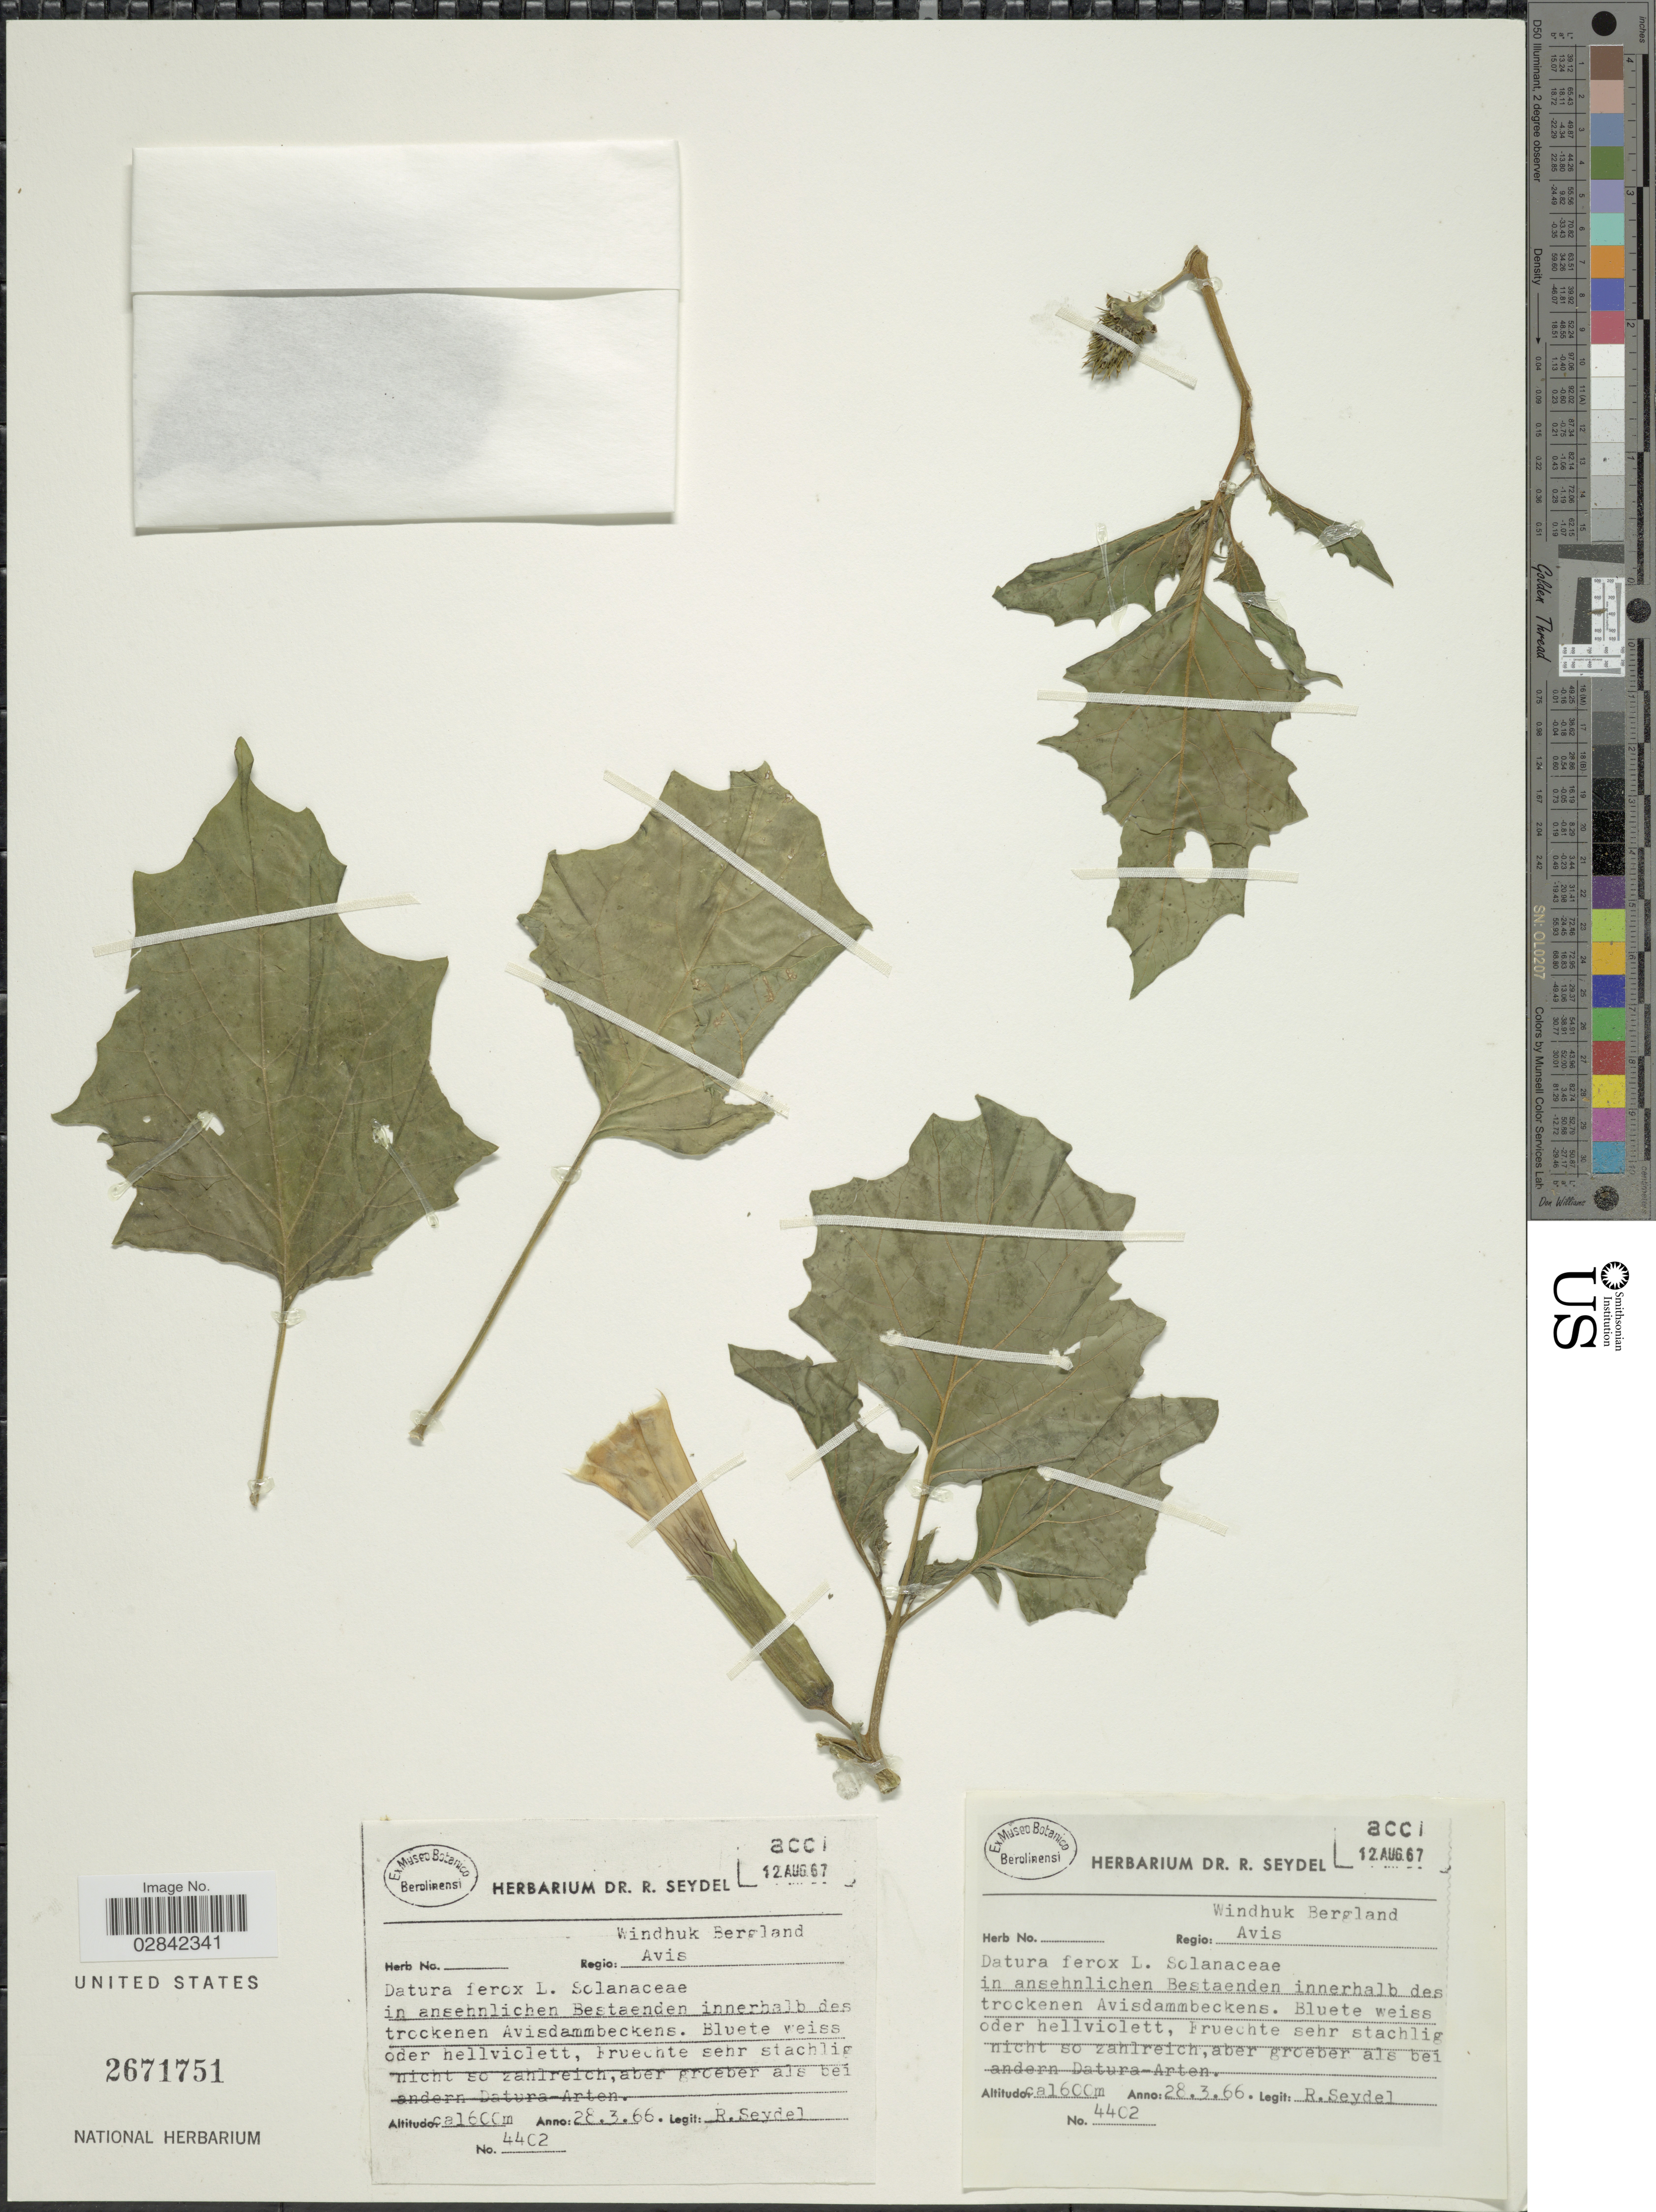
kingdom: Plantae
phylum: Tracheophyta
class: Magnoliopsida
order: Solanales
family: Solanaceae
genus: Datura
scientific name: Datura ferox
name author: L.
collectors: R. Seydel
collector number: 4402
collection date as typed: Transcribed d/m/y: 28/3/66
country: Namibia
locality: Windhuk Bergland, Regio Avis, in ansehnlichen Bestaenden innerhalb des trockenen Avisdammbeckens.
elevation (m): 1600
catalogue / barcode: US 2671751